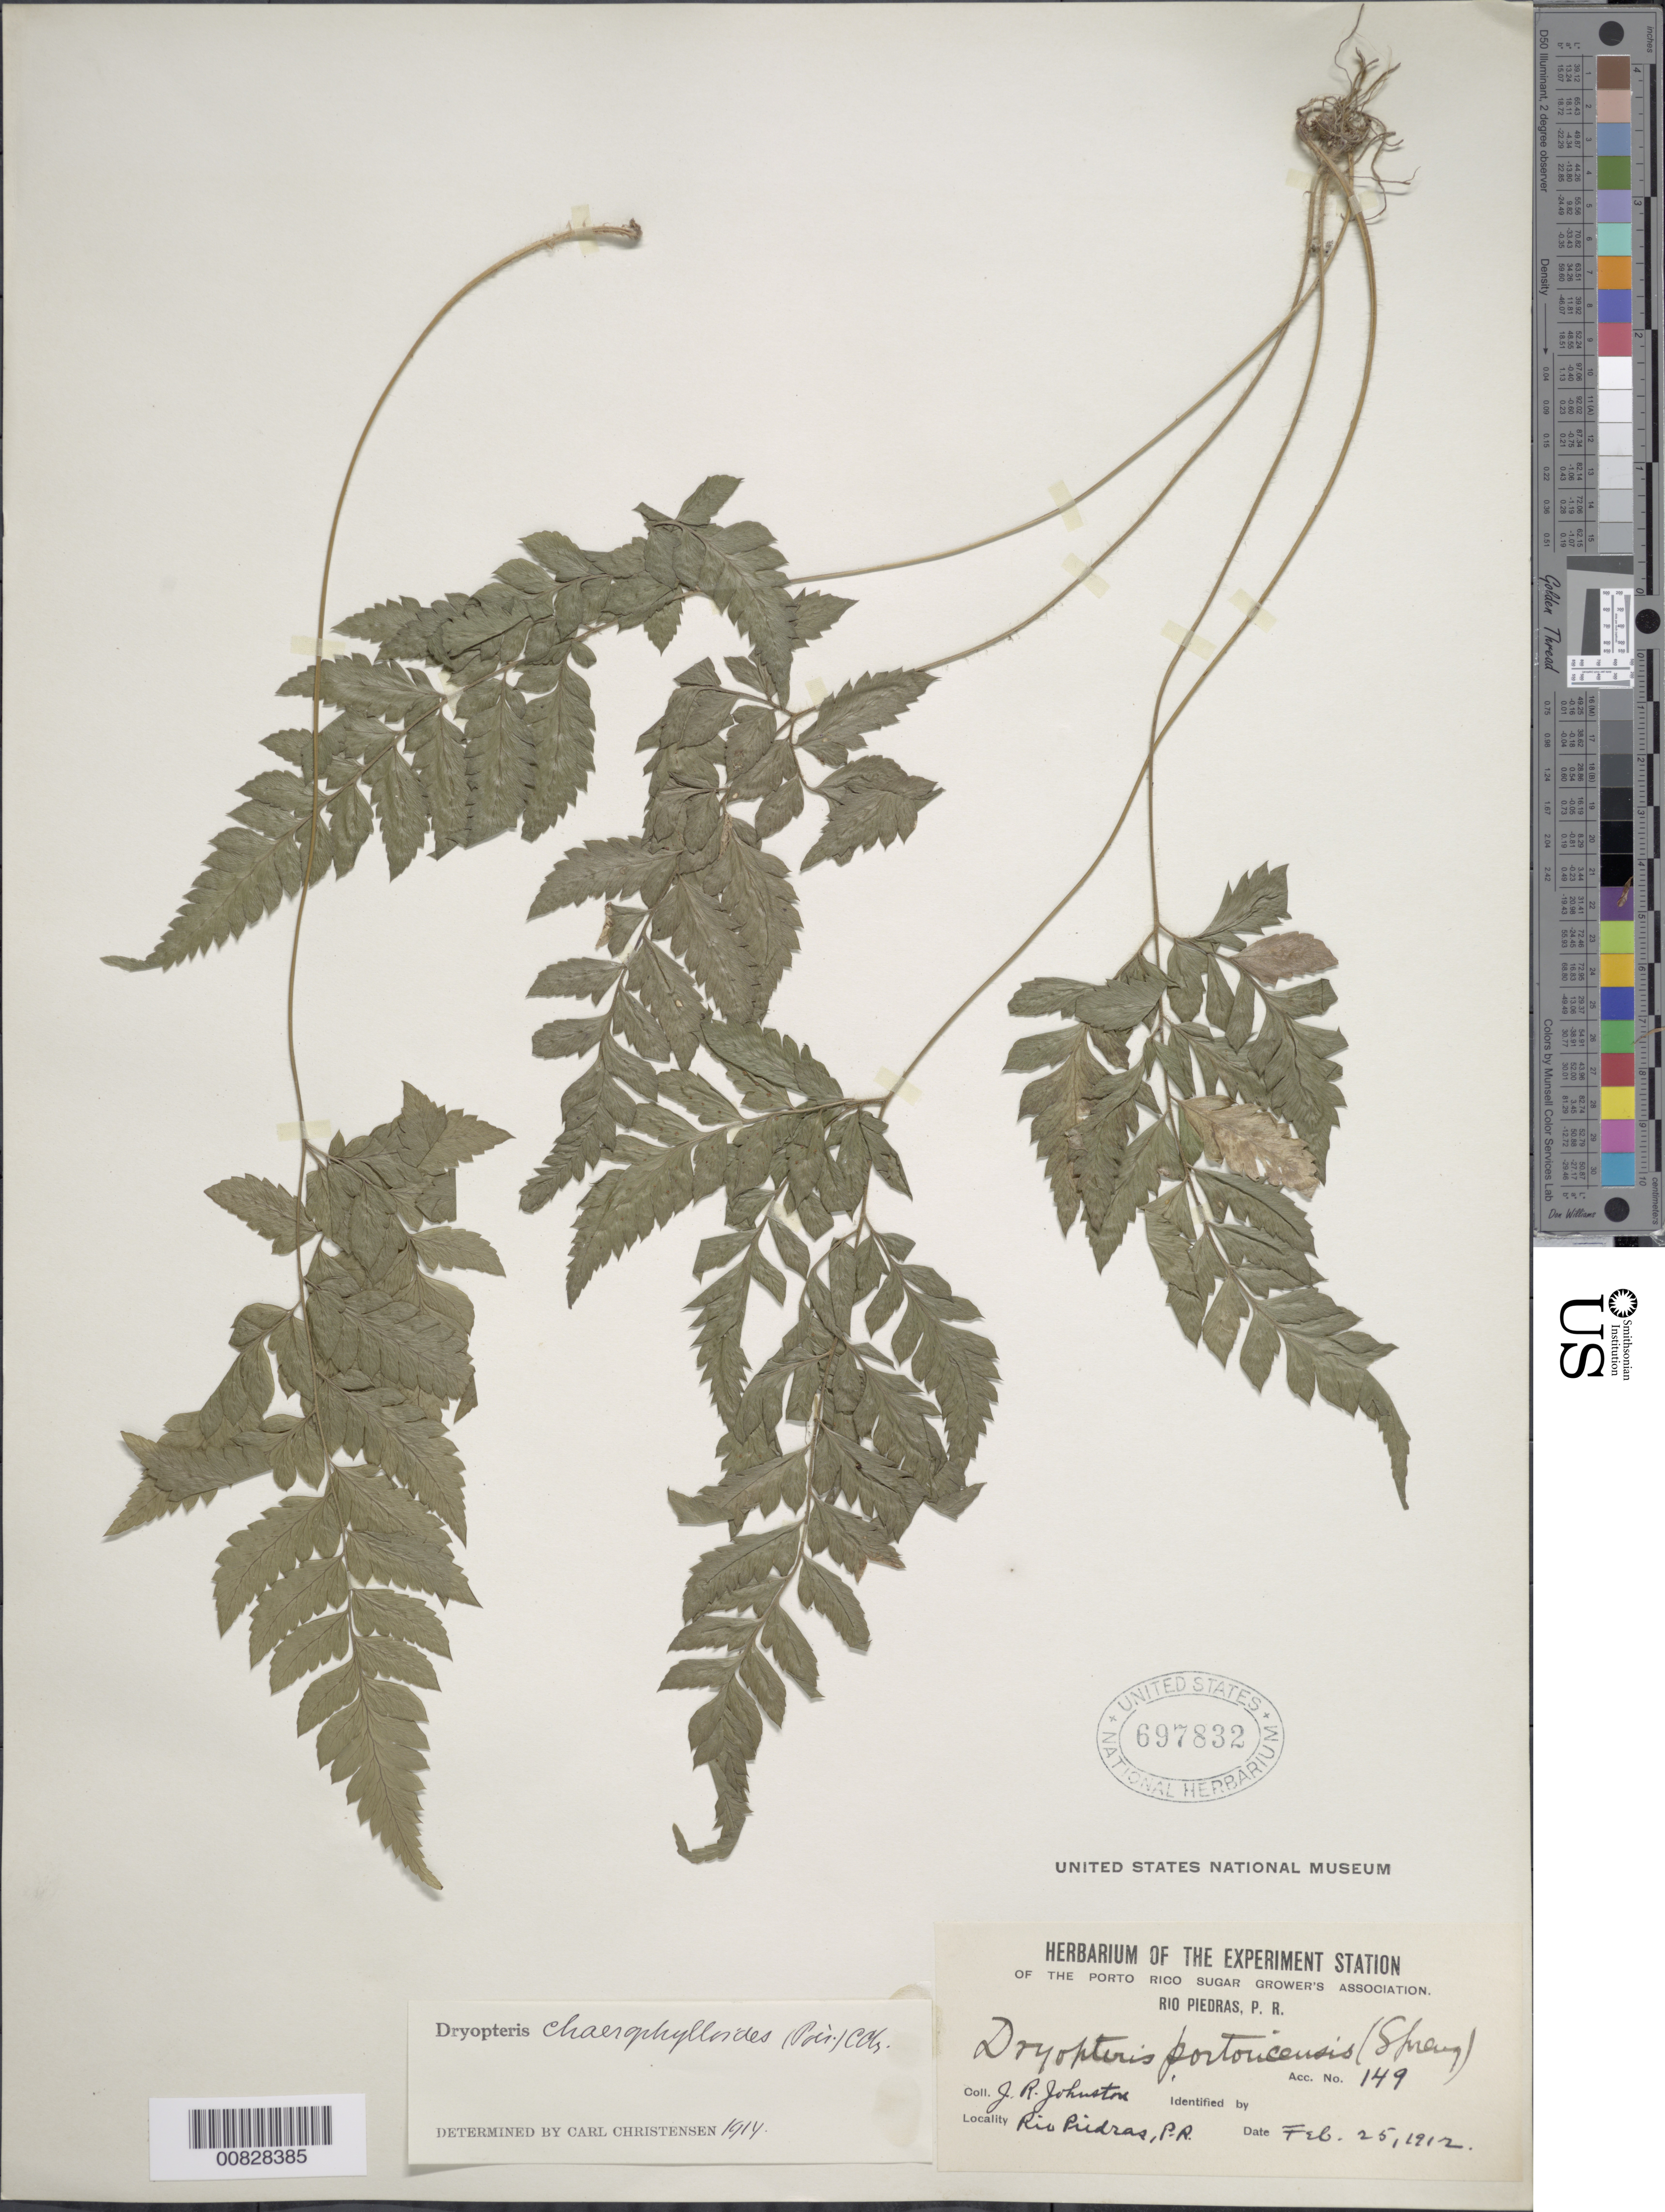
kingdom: Plantae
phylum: Tracheophyta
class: Polypodiopsida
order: Polypodiales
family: Dryopteridaceae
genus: Polystichopsis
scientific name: Polystichopsis chaerophylloides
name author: (Poir.) C.V. Morton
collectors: J. Johnston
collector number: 149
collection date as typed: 25 Feb 1912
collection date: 1912-02-25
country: Puerto Rico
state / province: San Juan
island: Puerto Rico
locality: Río Piedras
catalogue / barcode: US 697823